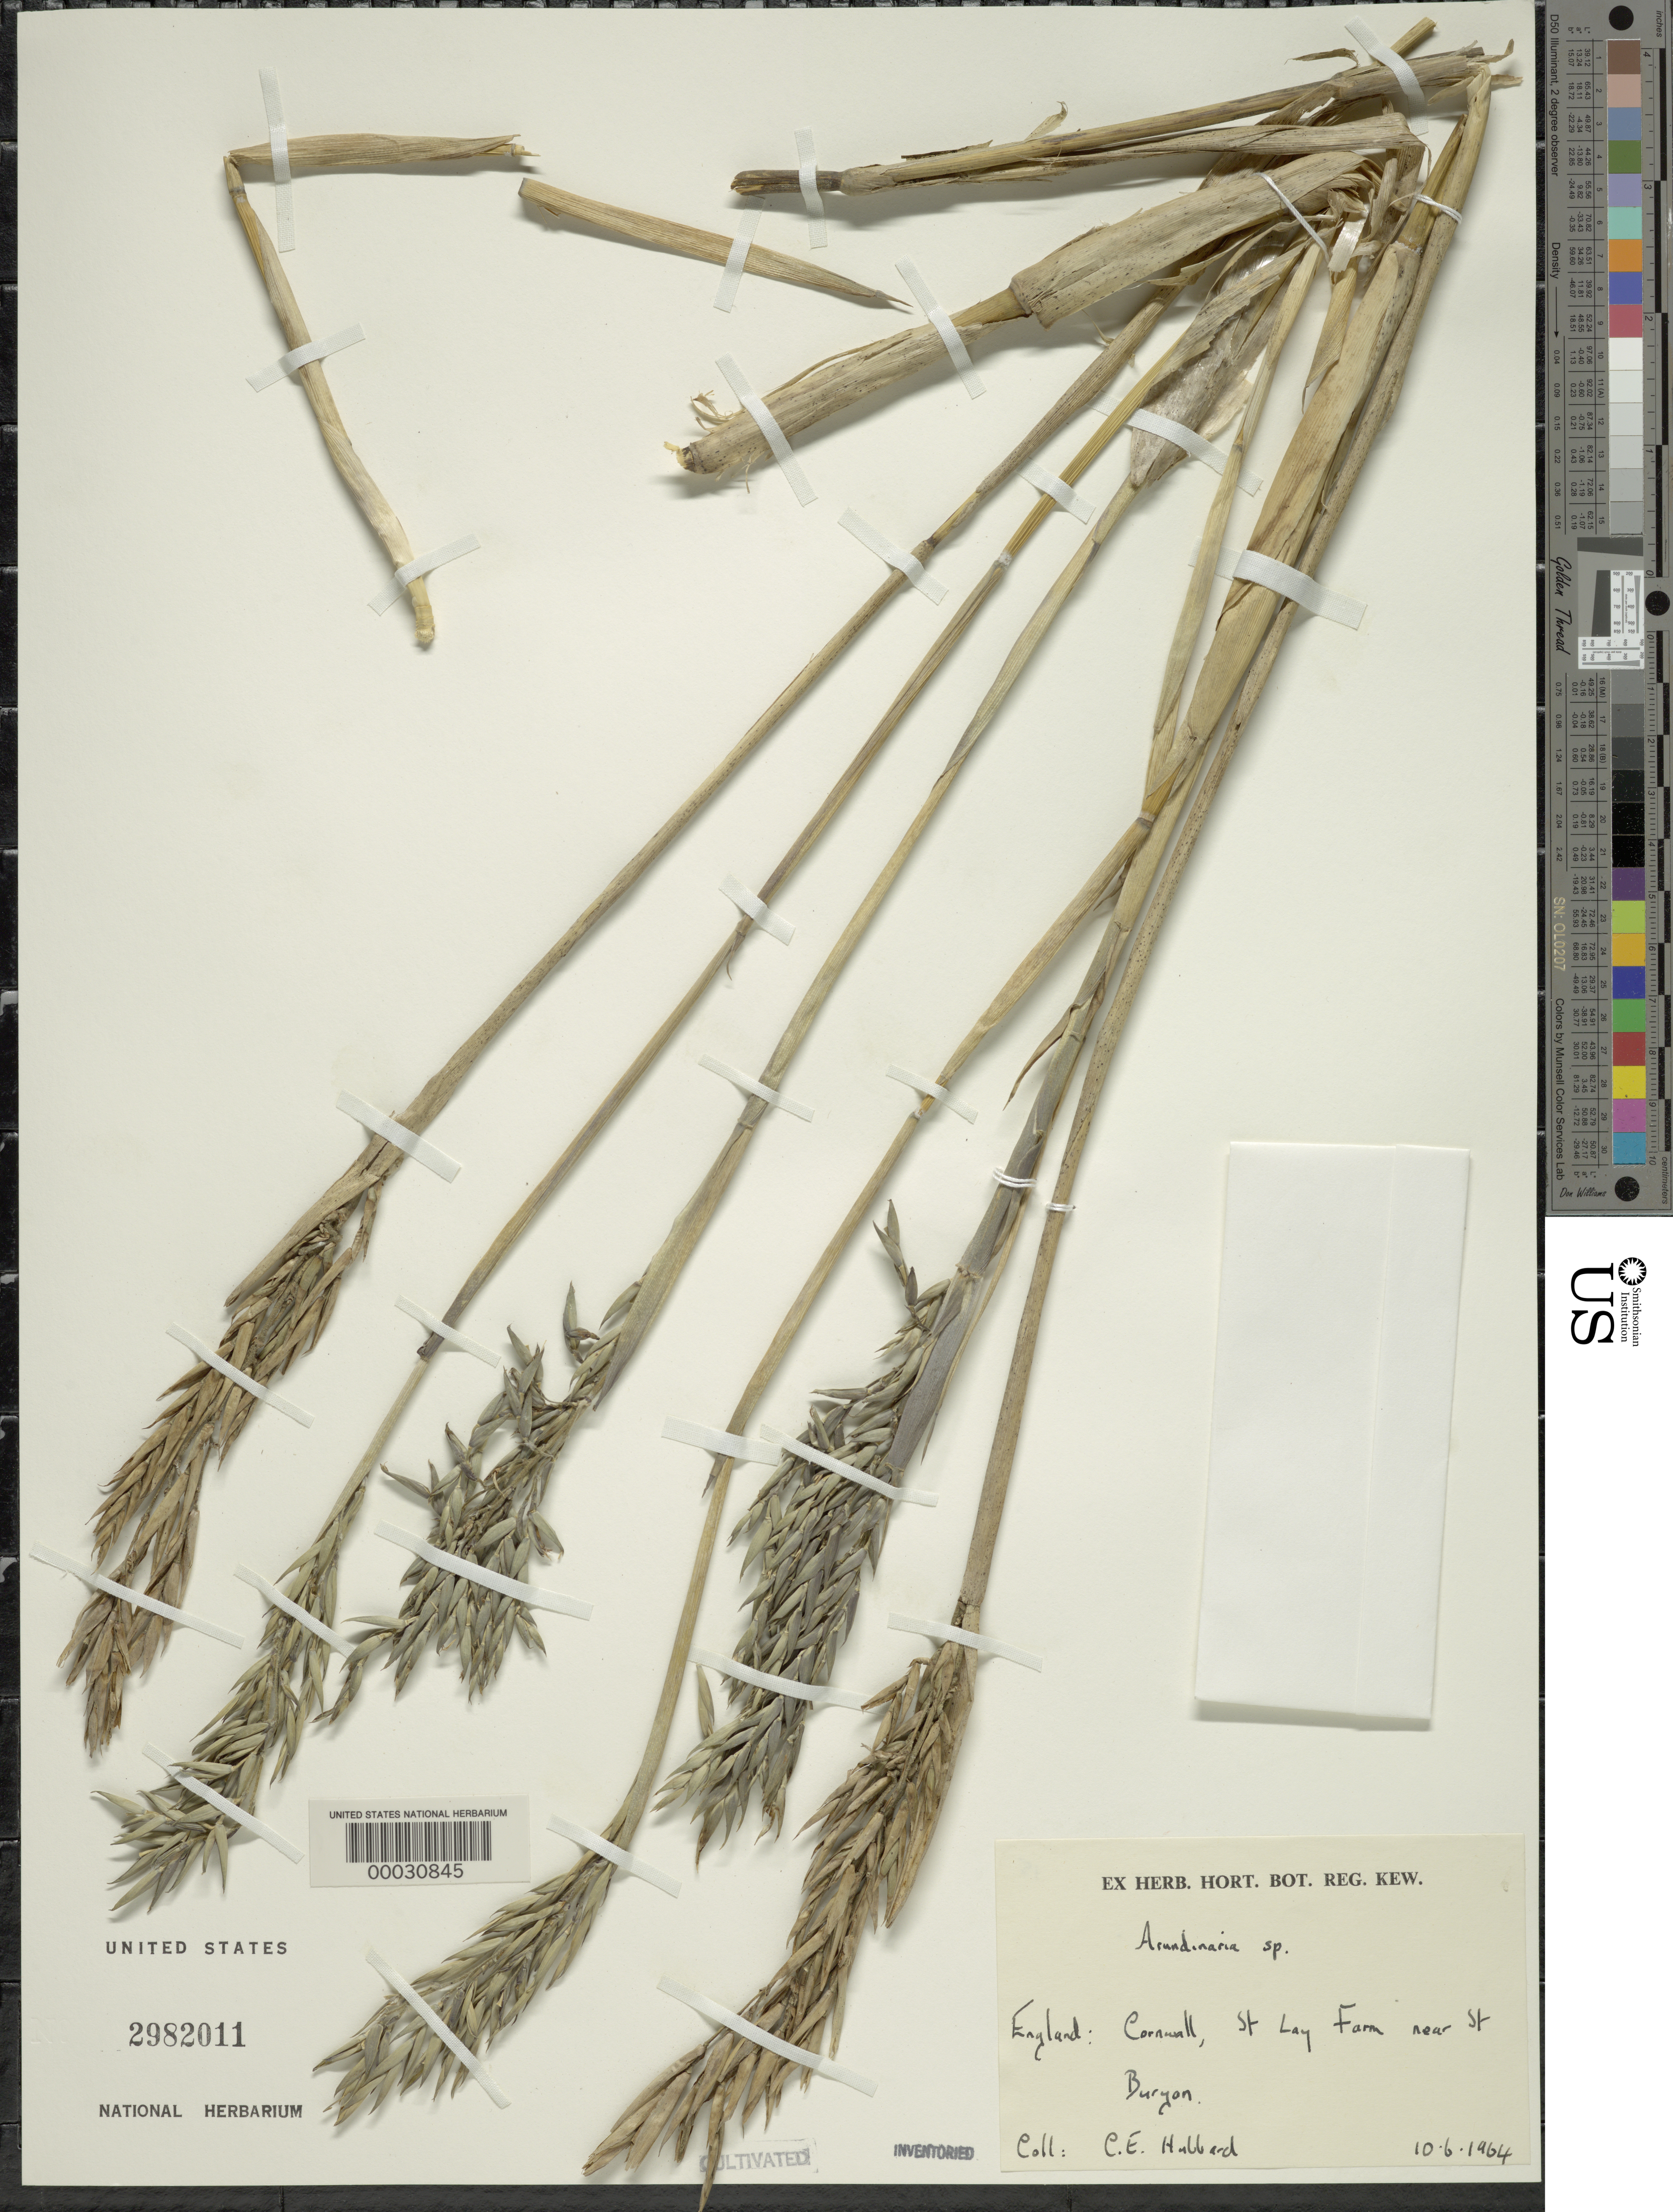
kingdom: Plantae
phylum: Tracheophyta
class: Liliopsida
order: Poales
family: Poaceae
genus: Arundinaria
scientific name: Arundinaria sp.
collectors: C. E. Hubbard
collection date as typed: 10 Jun 1964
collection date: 1964-06-10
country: United Kingdom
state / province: England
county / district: Cornwall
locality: Cornwall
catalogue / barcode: US 2982011